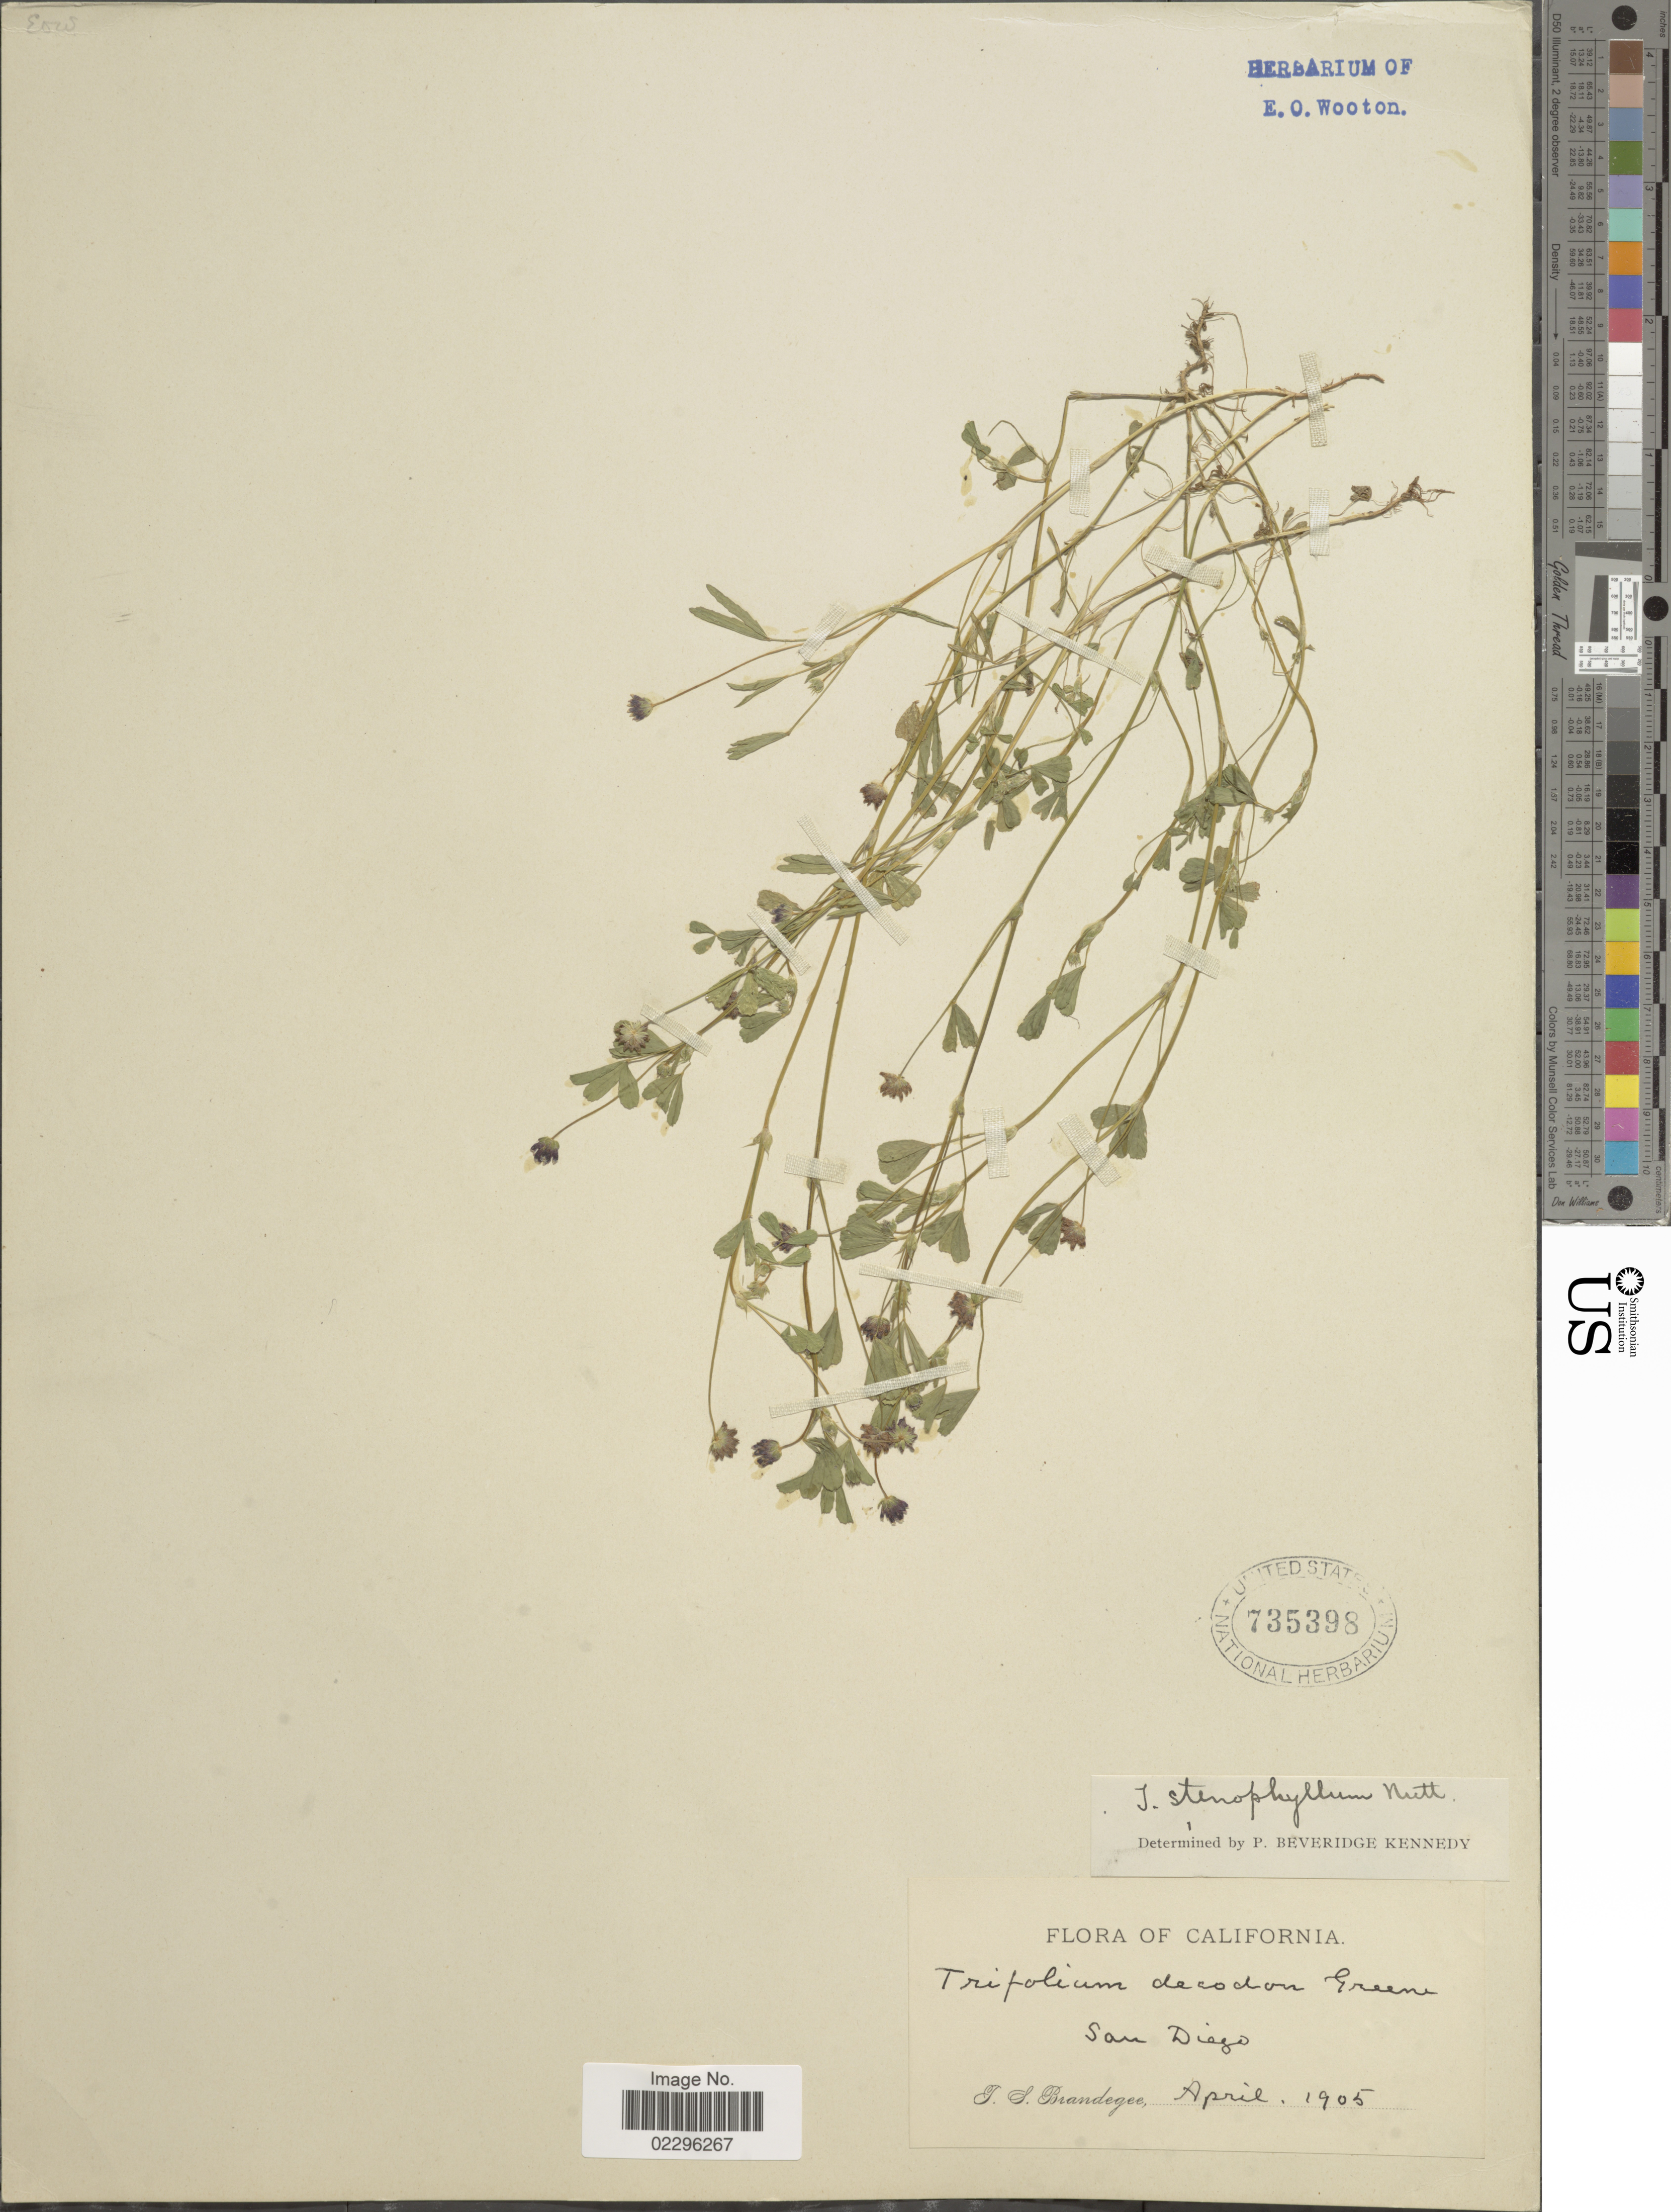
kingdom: Plantae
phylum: Tracheophyta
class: Magnoliopsida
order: Fabales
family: Fabaceae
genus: Trifolium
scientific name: Trifolium depauperatum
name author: Desv.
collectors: J. S. Brandegee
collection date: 1905-04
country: United States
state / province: California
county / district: San Diego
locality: San Diego.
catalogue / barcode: US 735398